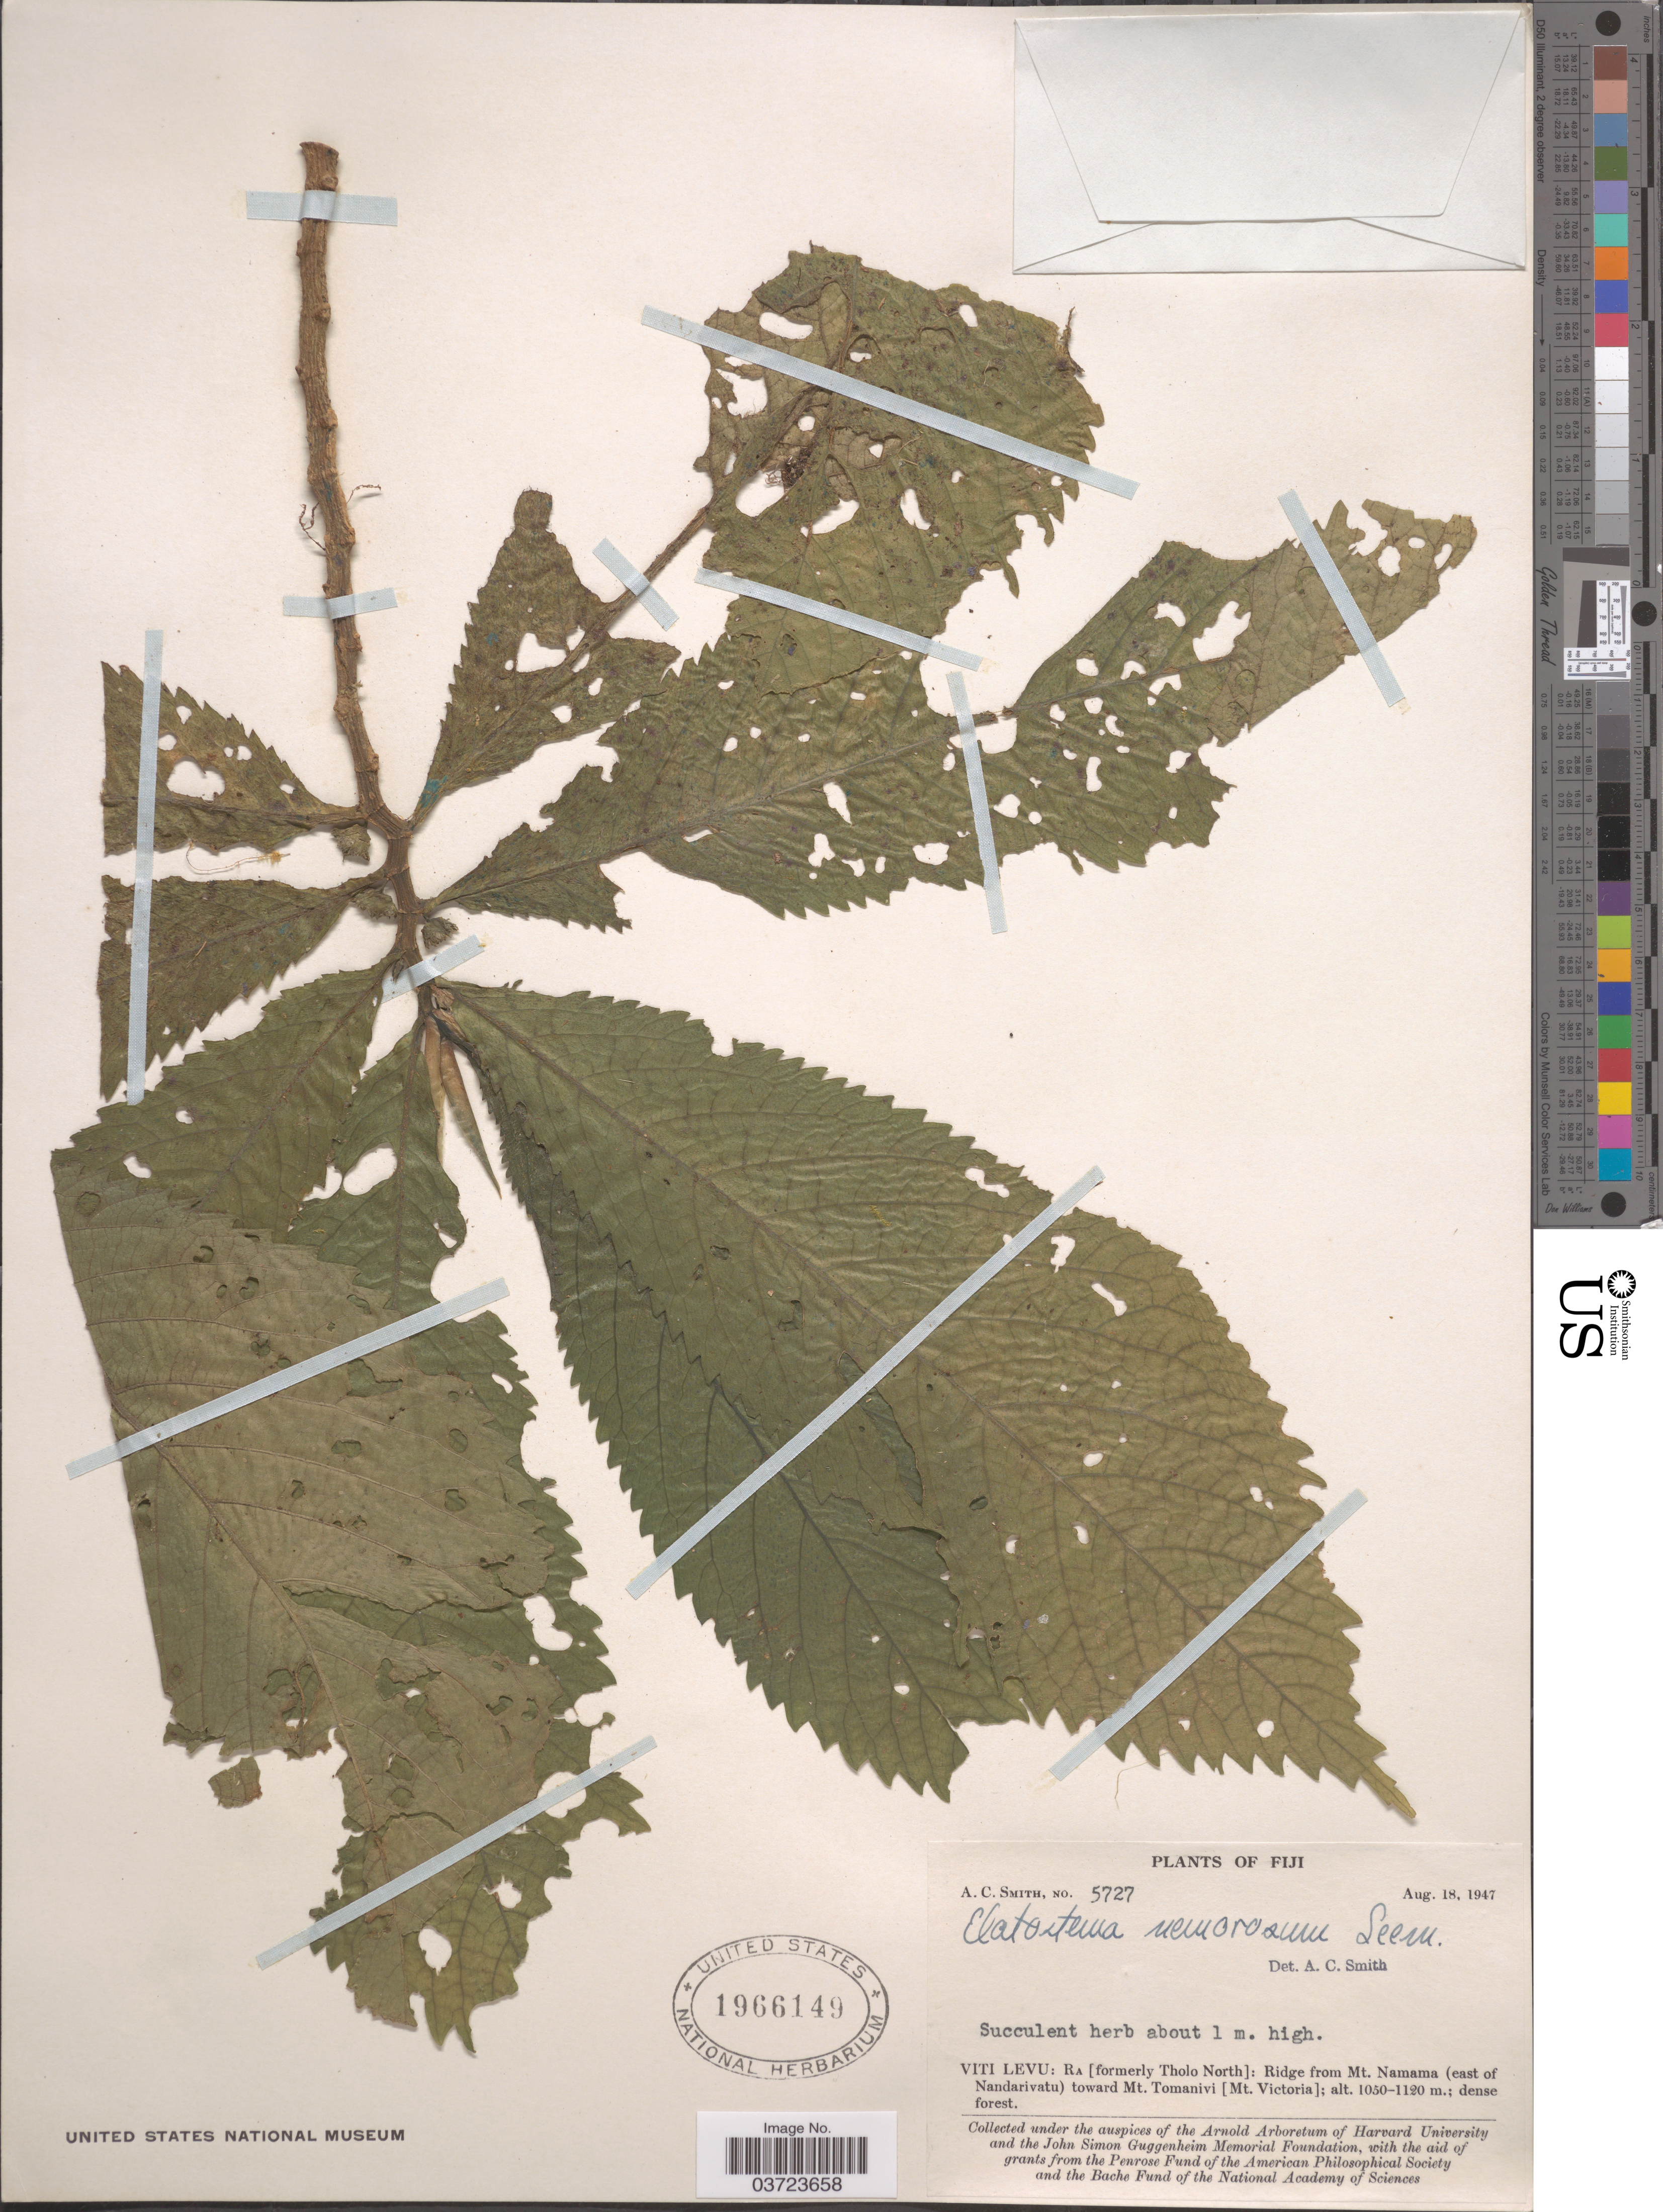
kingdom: Plantae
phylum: Tracheophyta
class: Magnoliopsida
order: Rosales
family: Urticaceae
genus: Elatostema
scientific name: Elatostema nemorosum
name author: Seem.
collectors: A. C. Smith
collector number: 5727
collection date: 1947-08-18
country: Fiji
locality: Viti Levu: Ra [formerly Tholo North]: Ridge from Mt. Namama (east of Nandarivatu) toward Mt. Tomanivi [Mt. Victoria].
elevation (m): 1050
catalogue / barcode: US 1966149